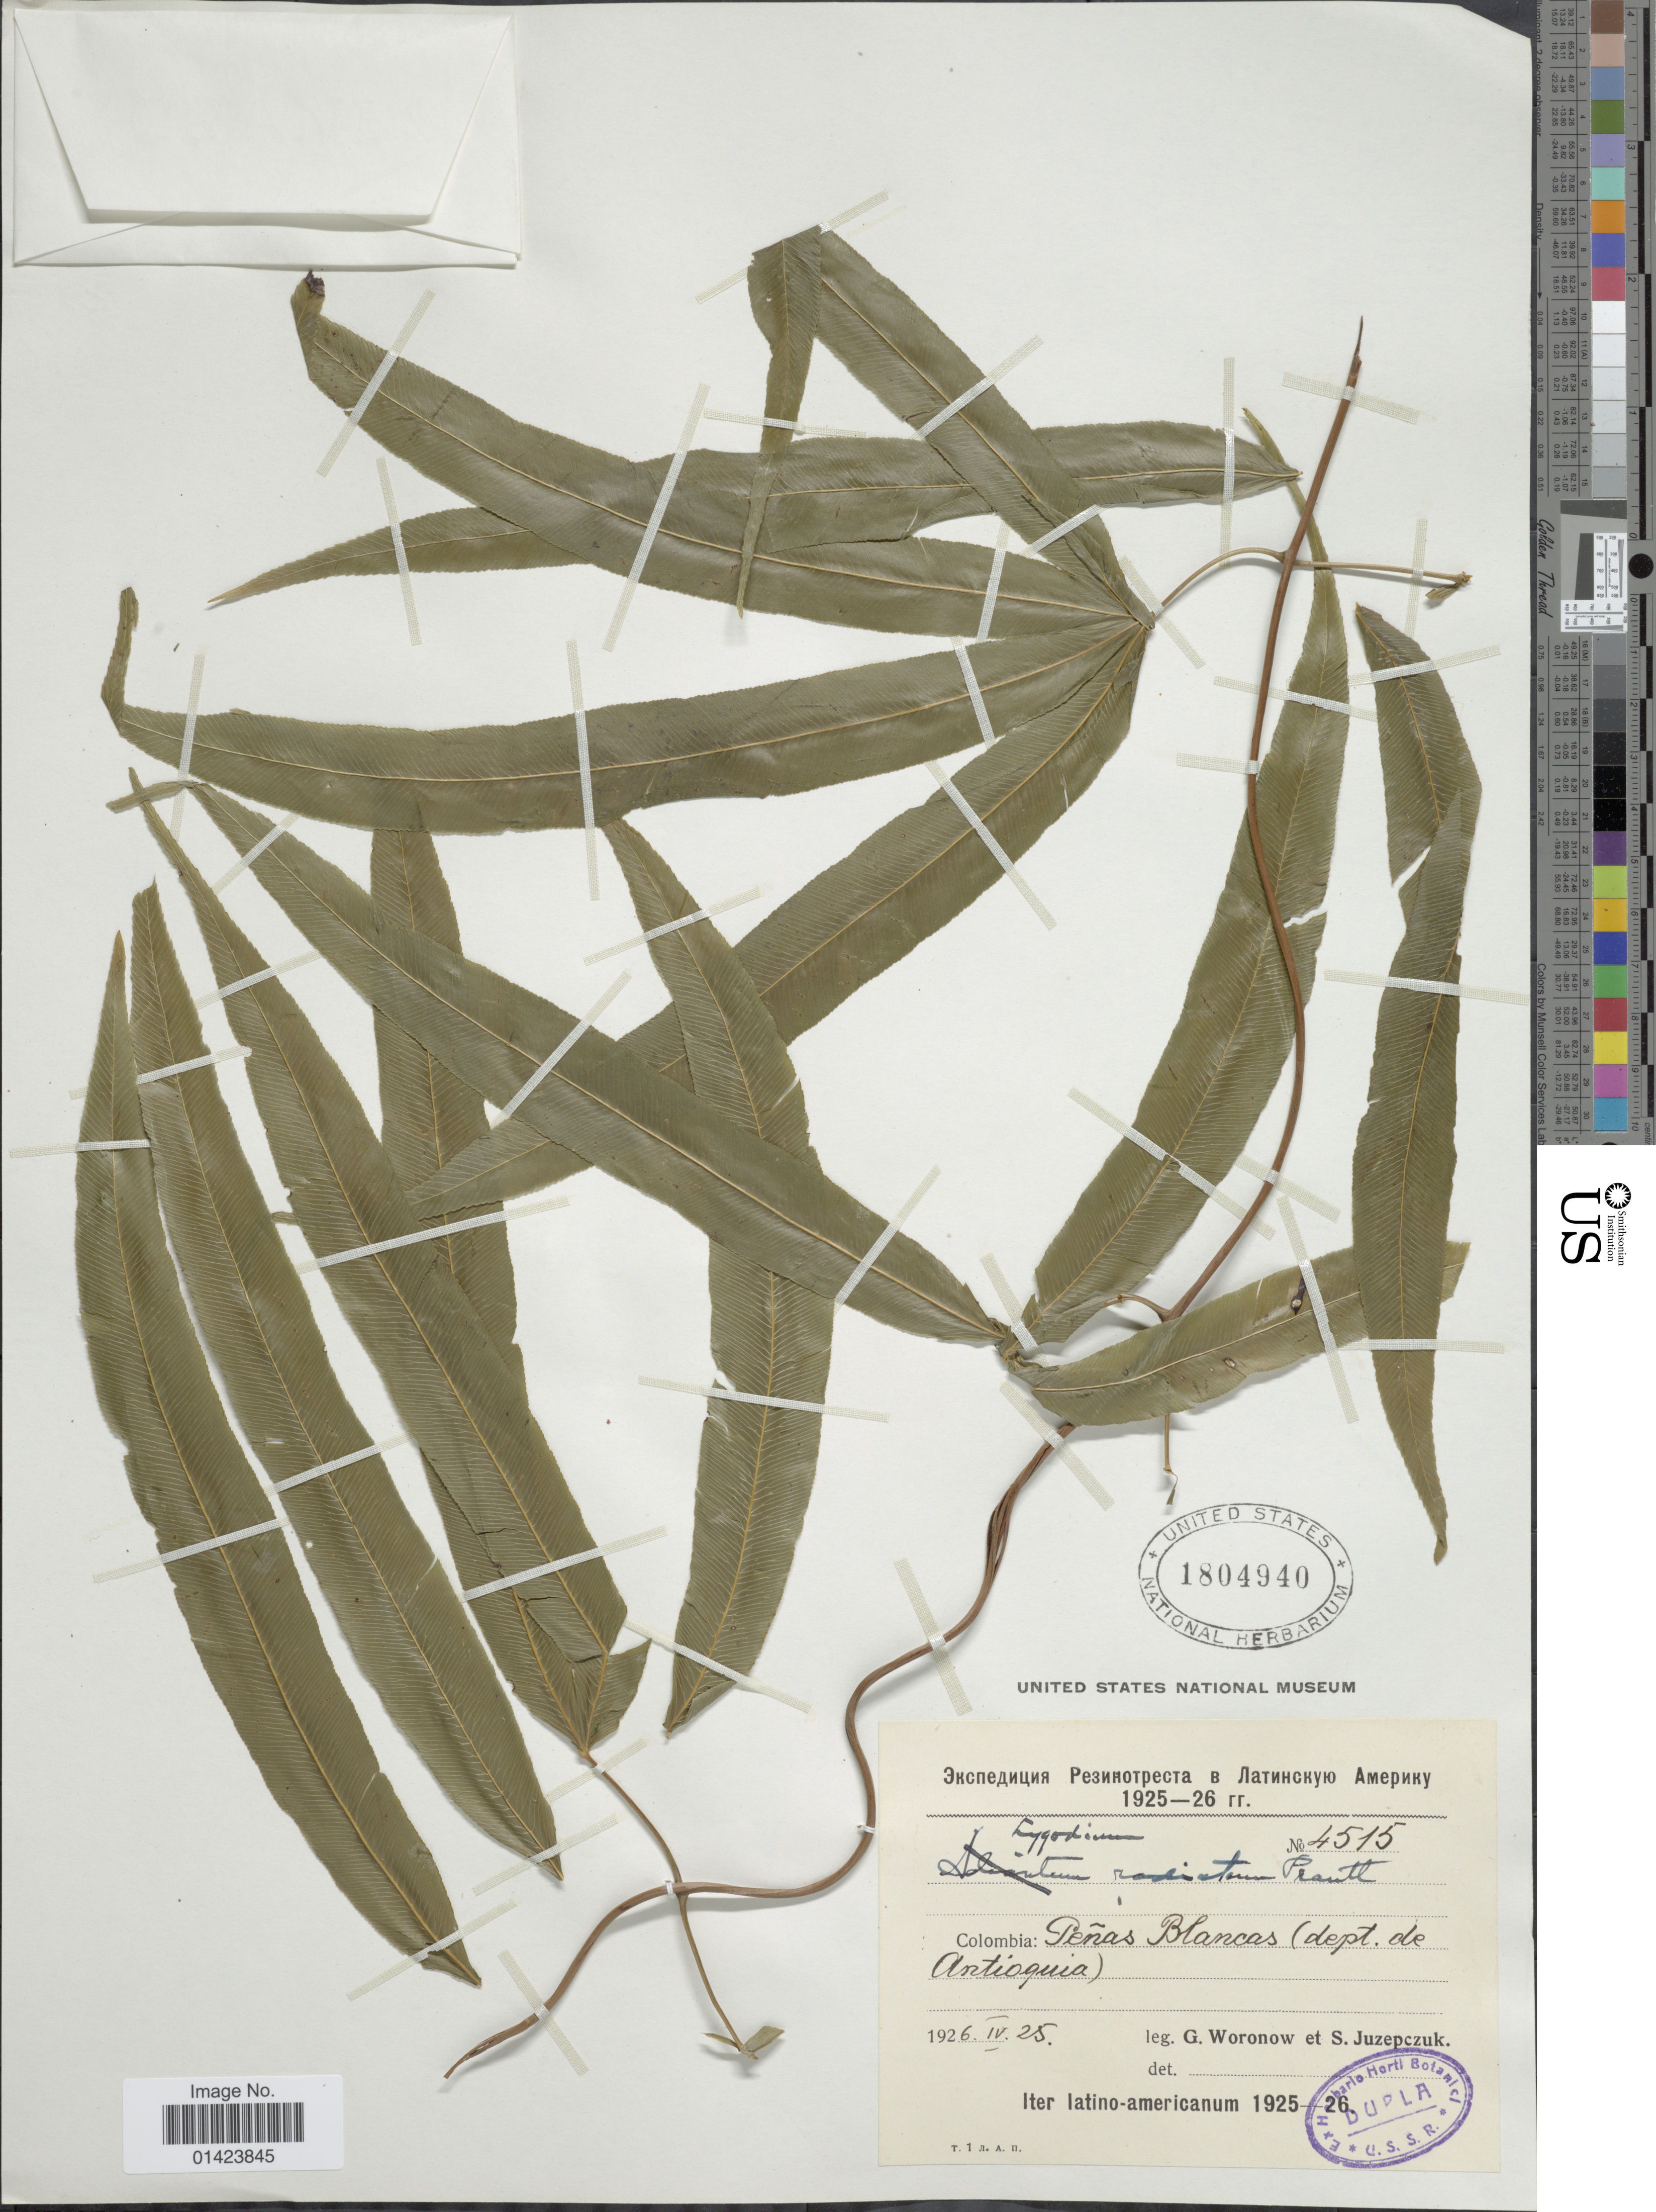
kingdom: Plantae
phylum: Tracheophyta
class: Polypodiopsida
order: Schizaeales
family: Lygodiaceae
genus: Lygodium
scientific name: Lygodium radiatum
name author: Prantl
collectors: G. Woronow & S. V. Juzepczuk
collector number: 4514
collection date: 1926-04-25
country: Colombia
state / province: Antioquia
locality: Colombia: Penas Blancas(dept. de Antioquia)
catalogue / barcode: US 1804940